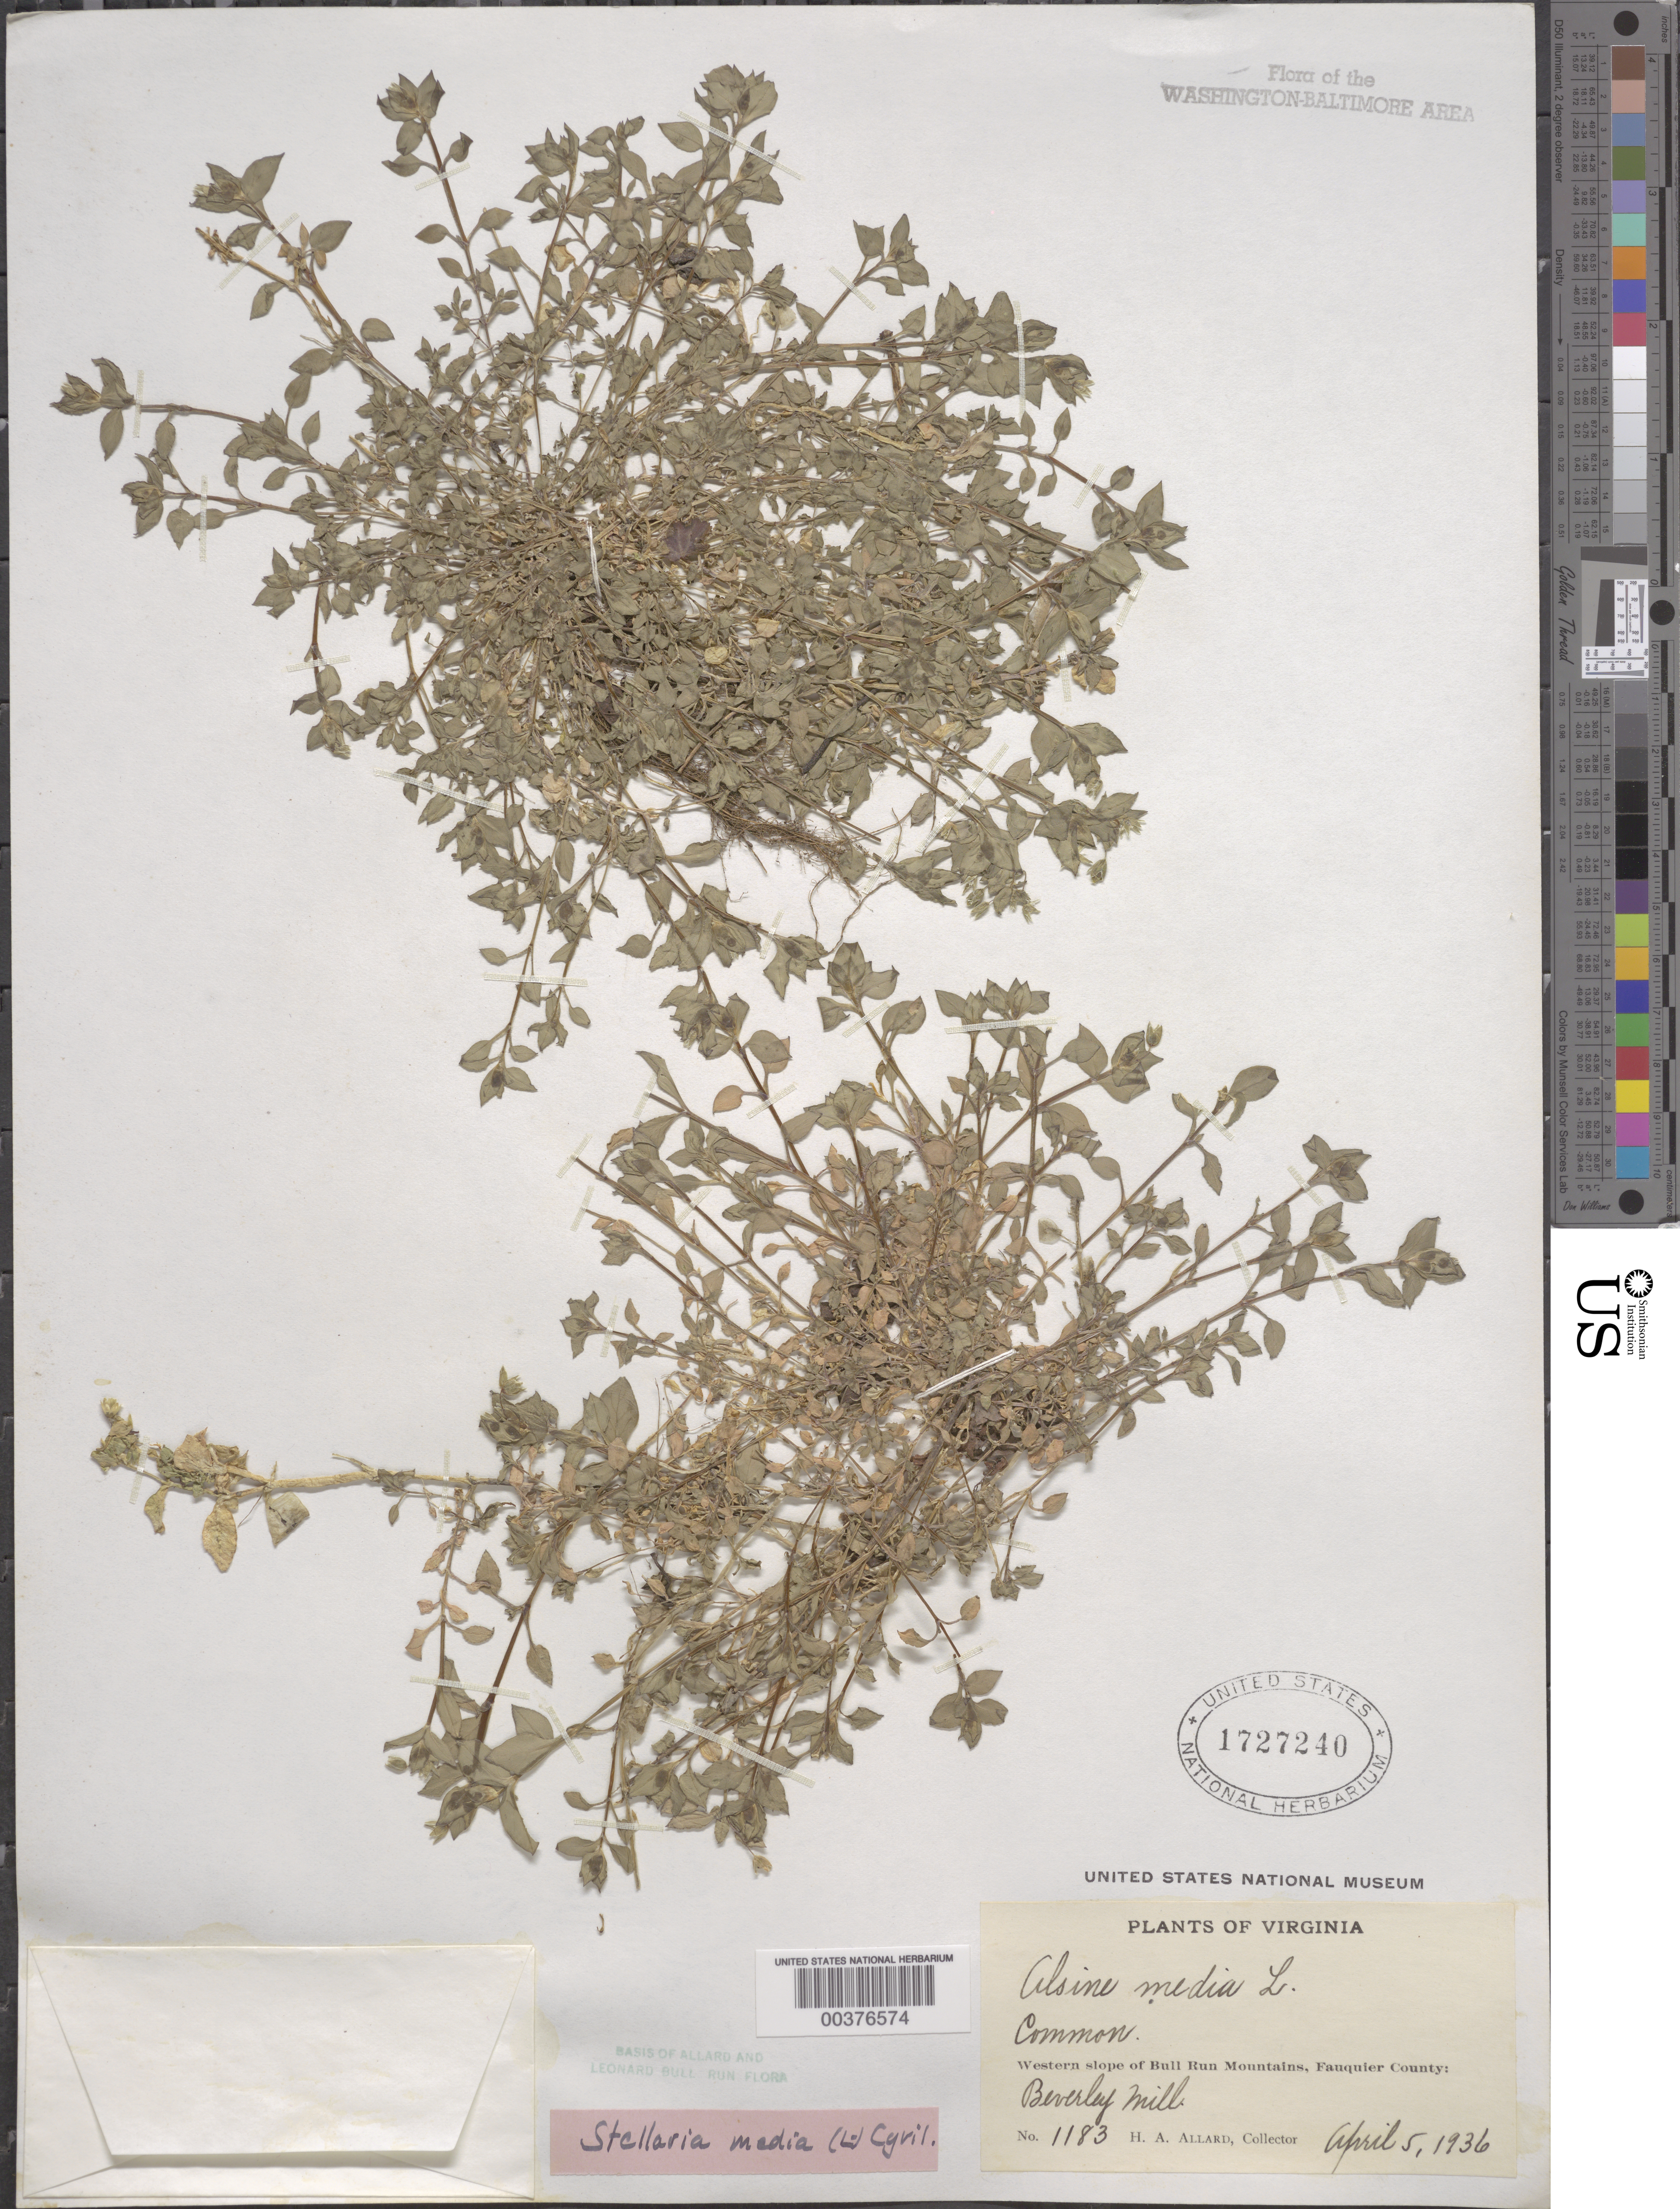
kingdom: Plantae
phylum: Tracheophyta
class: Magnoliopsida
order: Caryophyllales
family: Caryophyllaceae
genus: Stellaria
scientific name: Stellaria media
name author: (L.) Vill.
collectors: H. A. Allard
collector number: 1183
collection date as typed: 05 Apr 1936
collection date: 1936-04-05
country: United States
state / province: Virginia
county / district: Fauquier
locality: Beverley Mill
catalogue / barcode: US 1727240